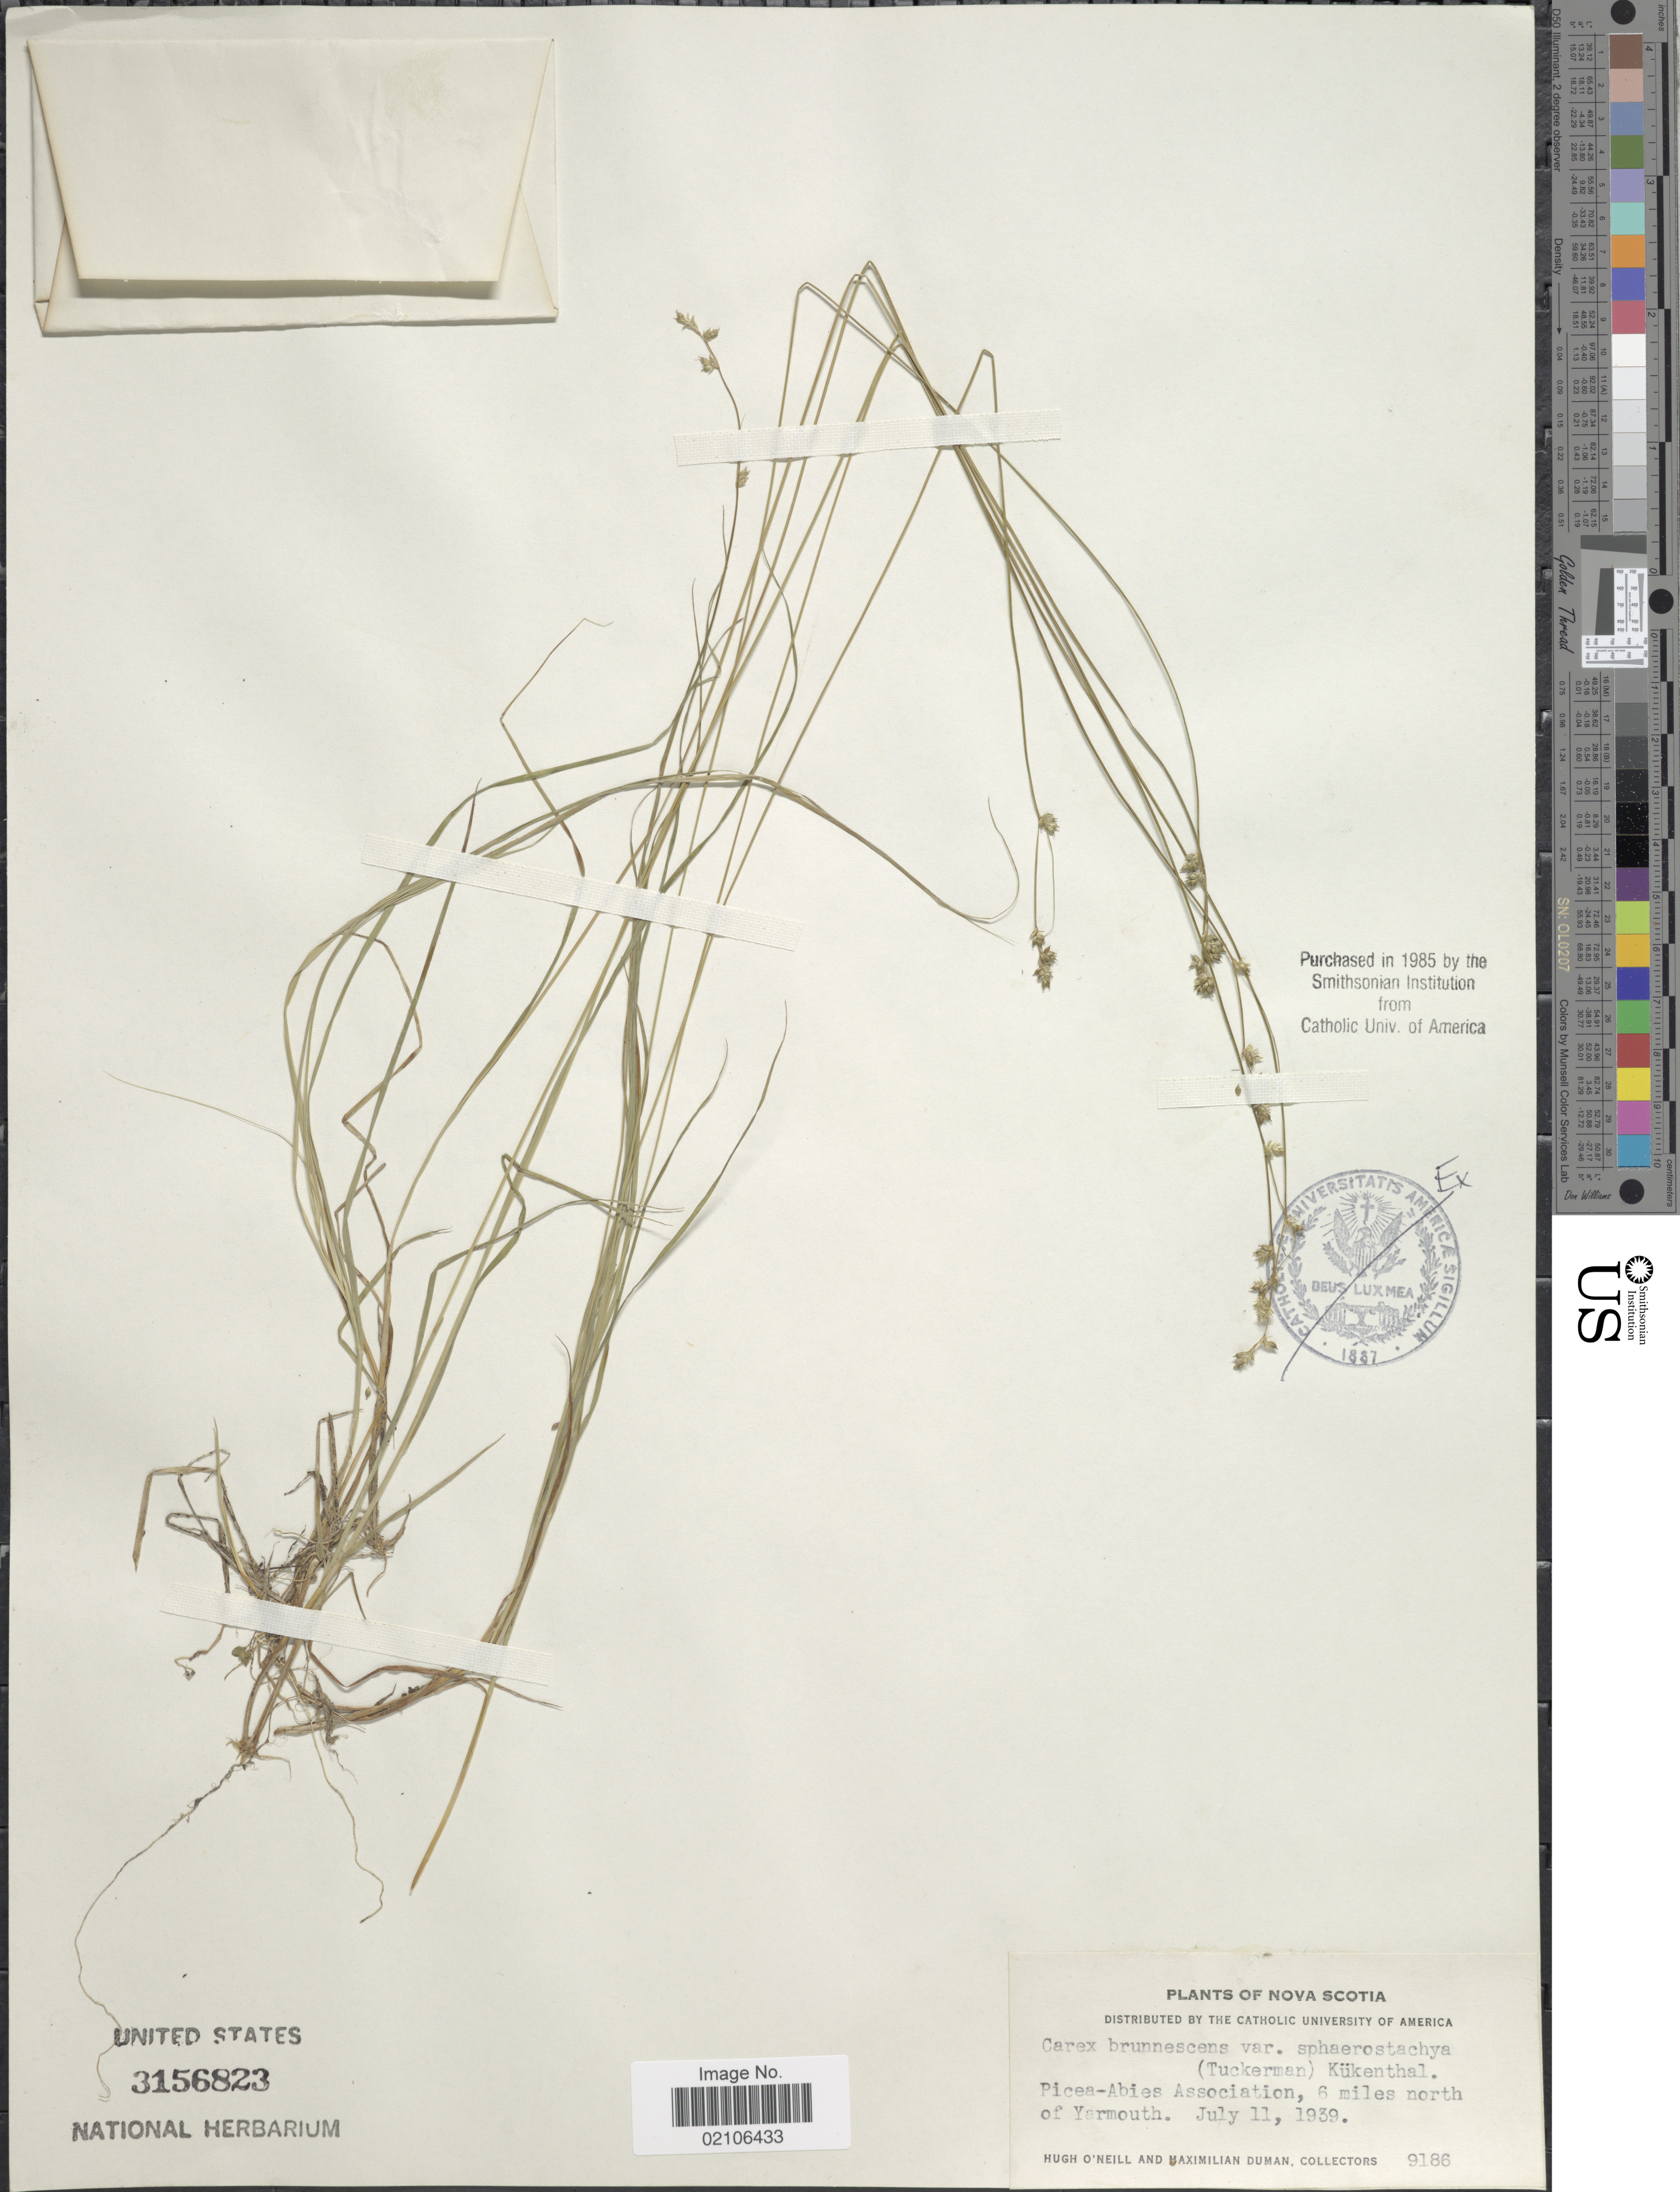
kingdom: Plantae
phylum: Tracheophyta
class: Liliopsida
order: Poales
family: Cyperaceae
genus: Carex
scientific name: Carex brunnescens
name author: (Pers.) Poir.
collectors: H. O'Neill & M. Duman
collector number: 9186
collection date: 1939-07-11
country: Canada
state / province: Nova Scotia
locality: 6 miles north of Yarmouth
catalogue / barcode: US 3156823